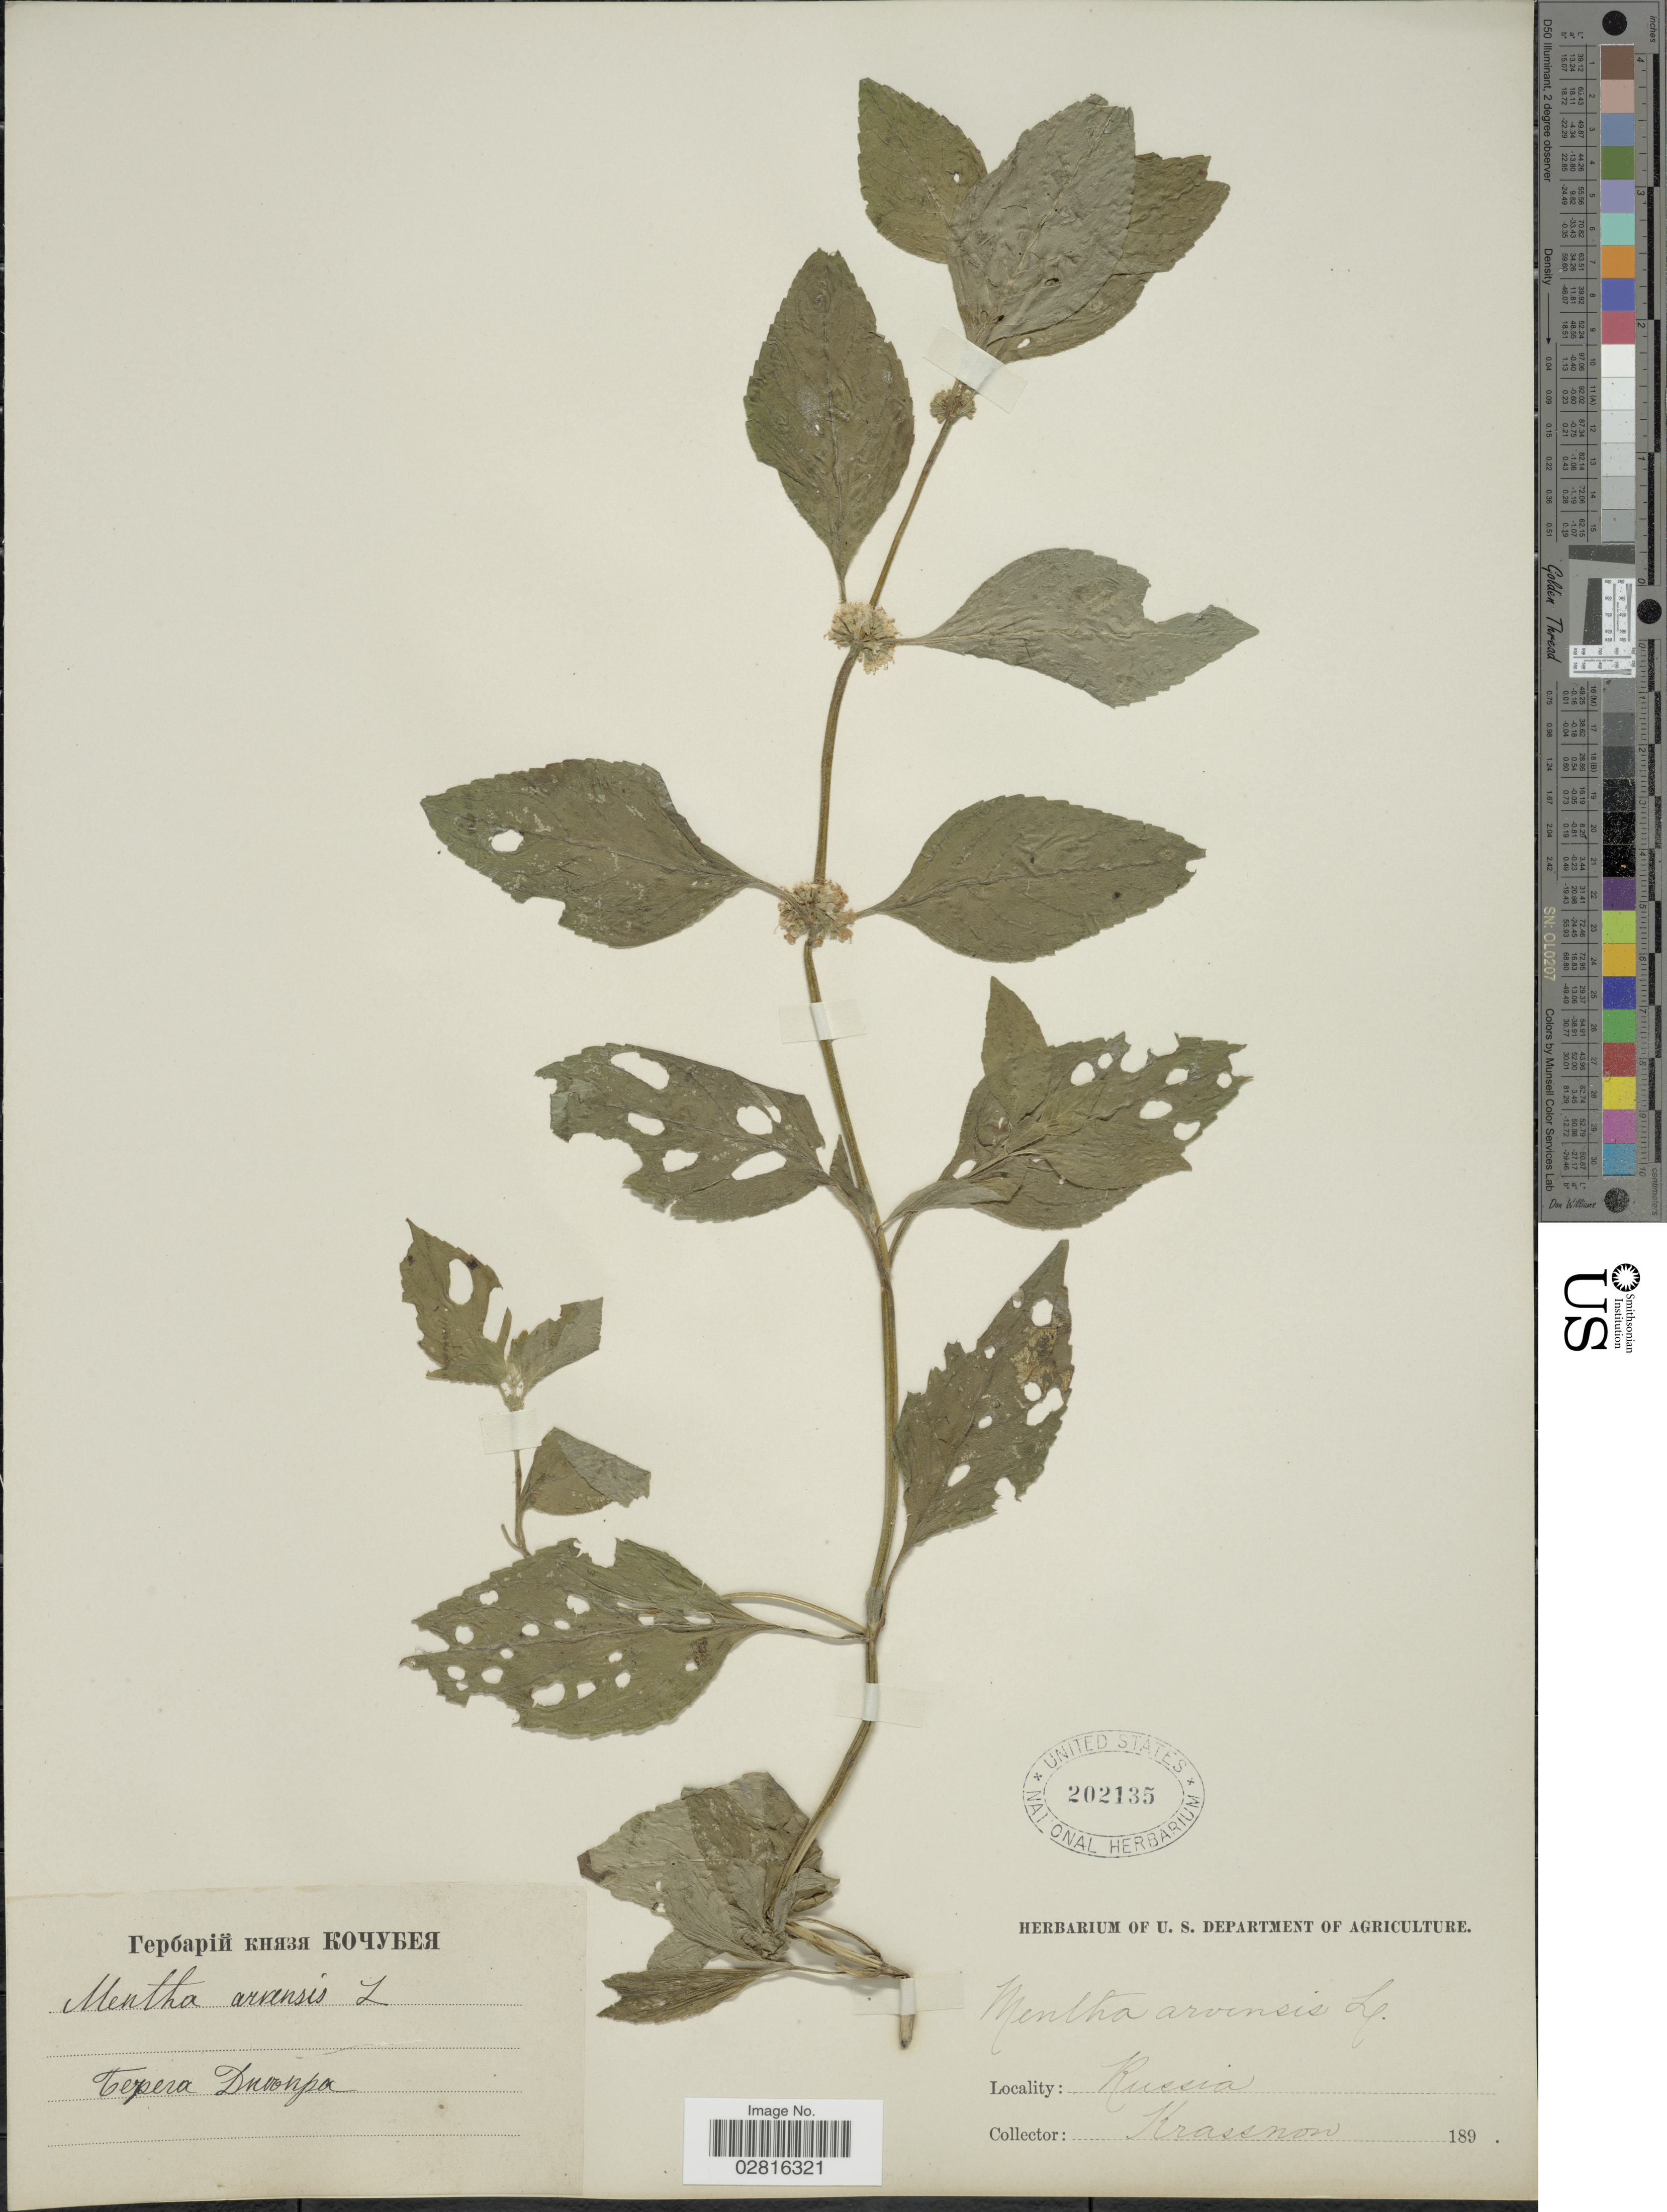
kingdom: Plantae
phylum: Tracheophyta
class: Magnoliopsida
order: Lamiales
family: Lamiaceae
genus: Mentha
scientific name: Mentha arvensis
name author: L.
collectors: -. Krassnow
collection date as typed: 189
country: Russian Federation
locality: River Dnieper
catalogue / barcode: US 202135